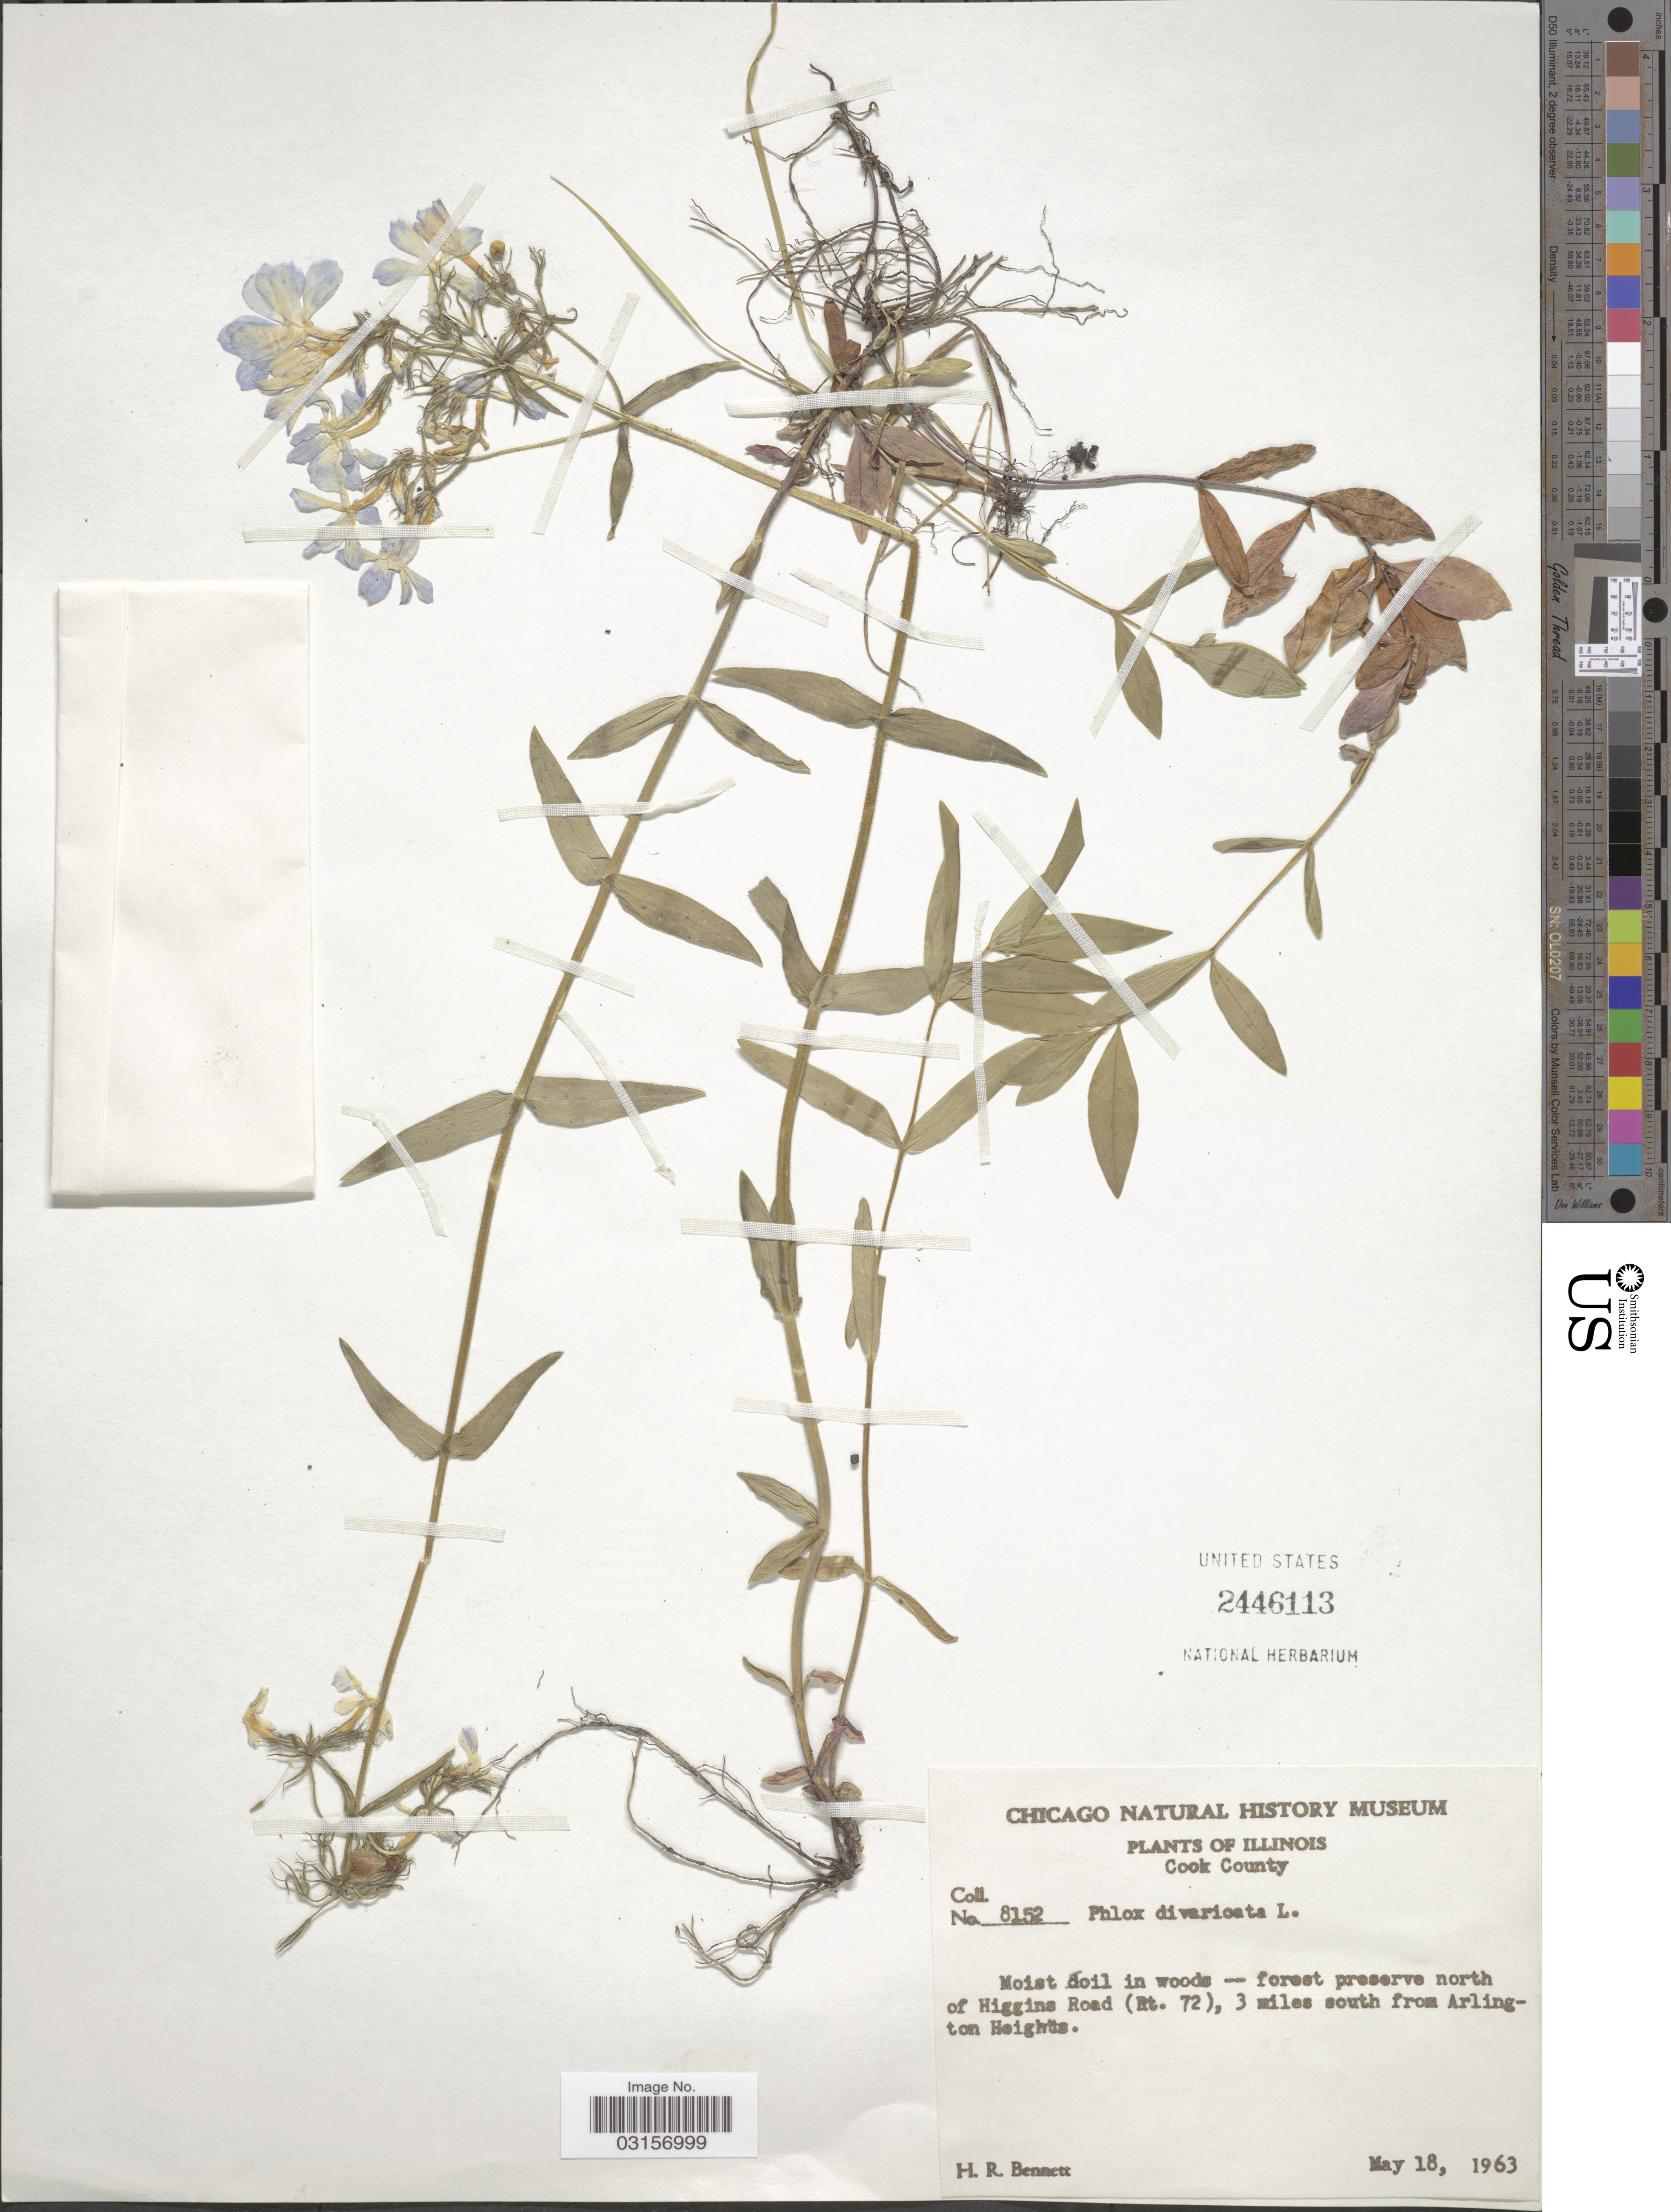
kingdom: Plantae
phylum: Tracheophyta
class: Magnoliopsida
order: Ericales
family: Polemoniaceae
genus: Phlox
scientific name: Phlox divaricata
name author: L.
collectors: H. R. Bennett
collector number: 8152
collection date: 1963-05-18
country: United States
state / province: Illinois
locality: Cook County, forest preserve north of Higgins Road (Rt. 72), 3 miles south from Arlington Heights.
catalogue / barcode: US 2446113